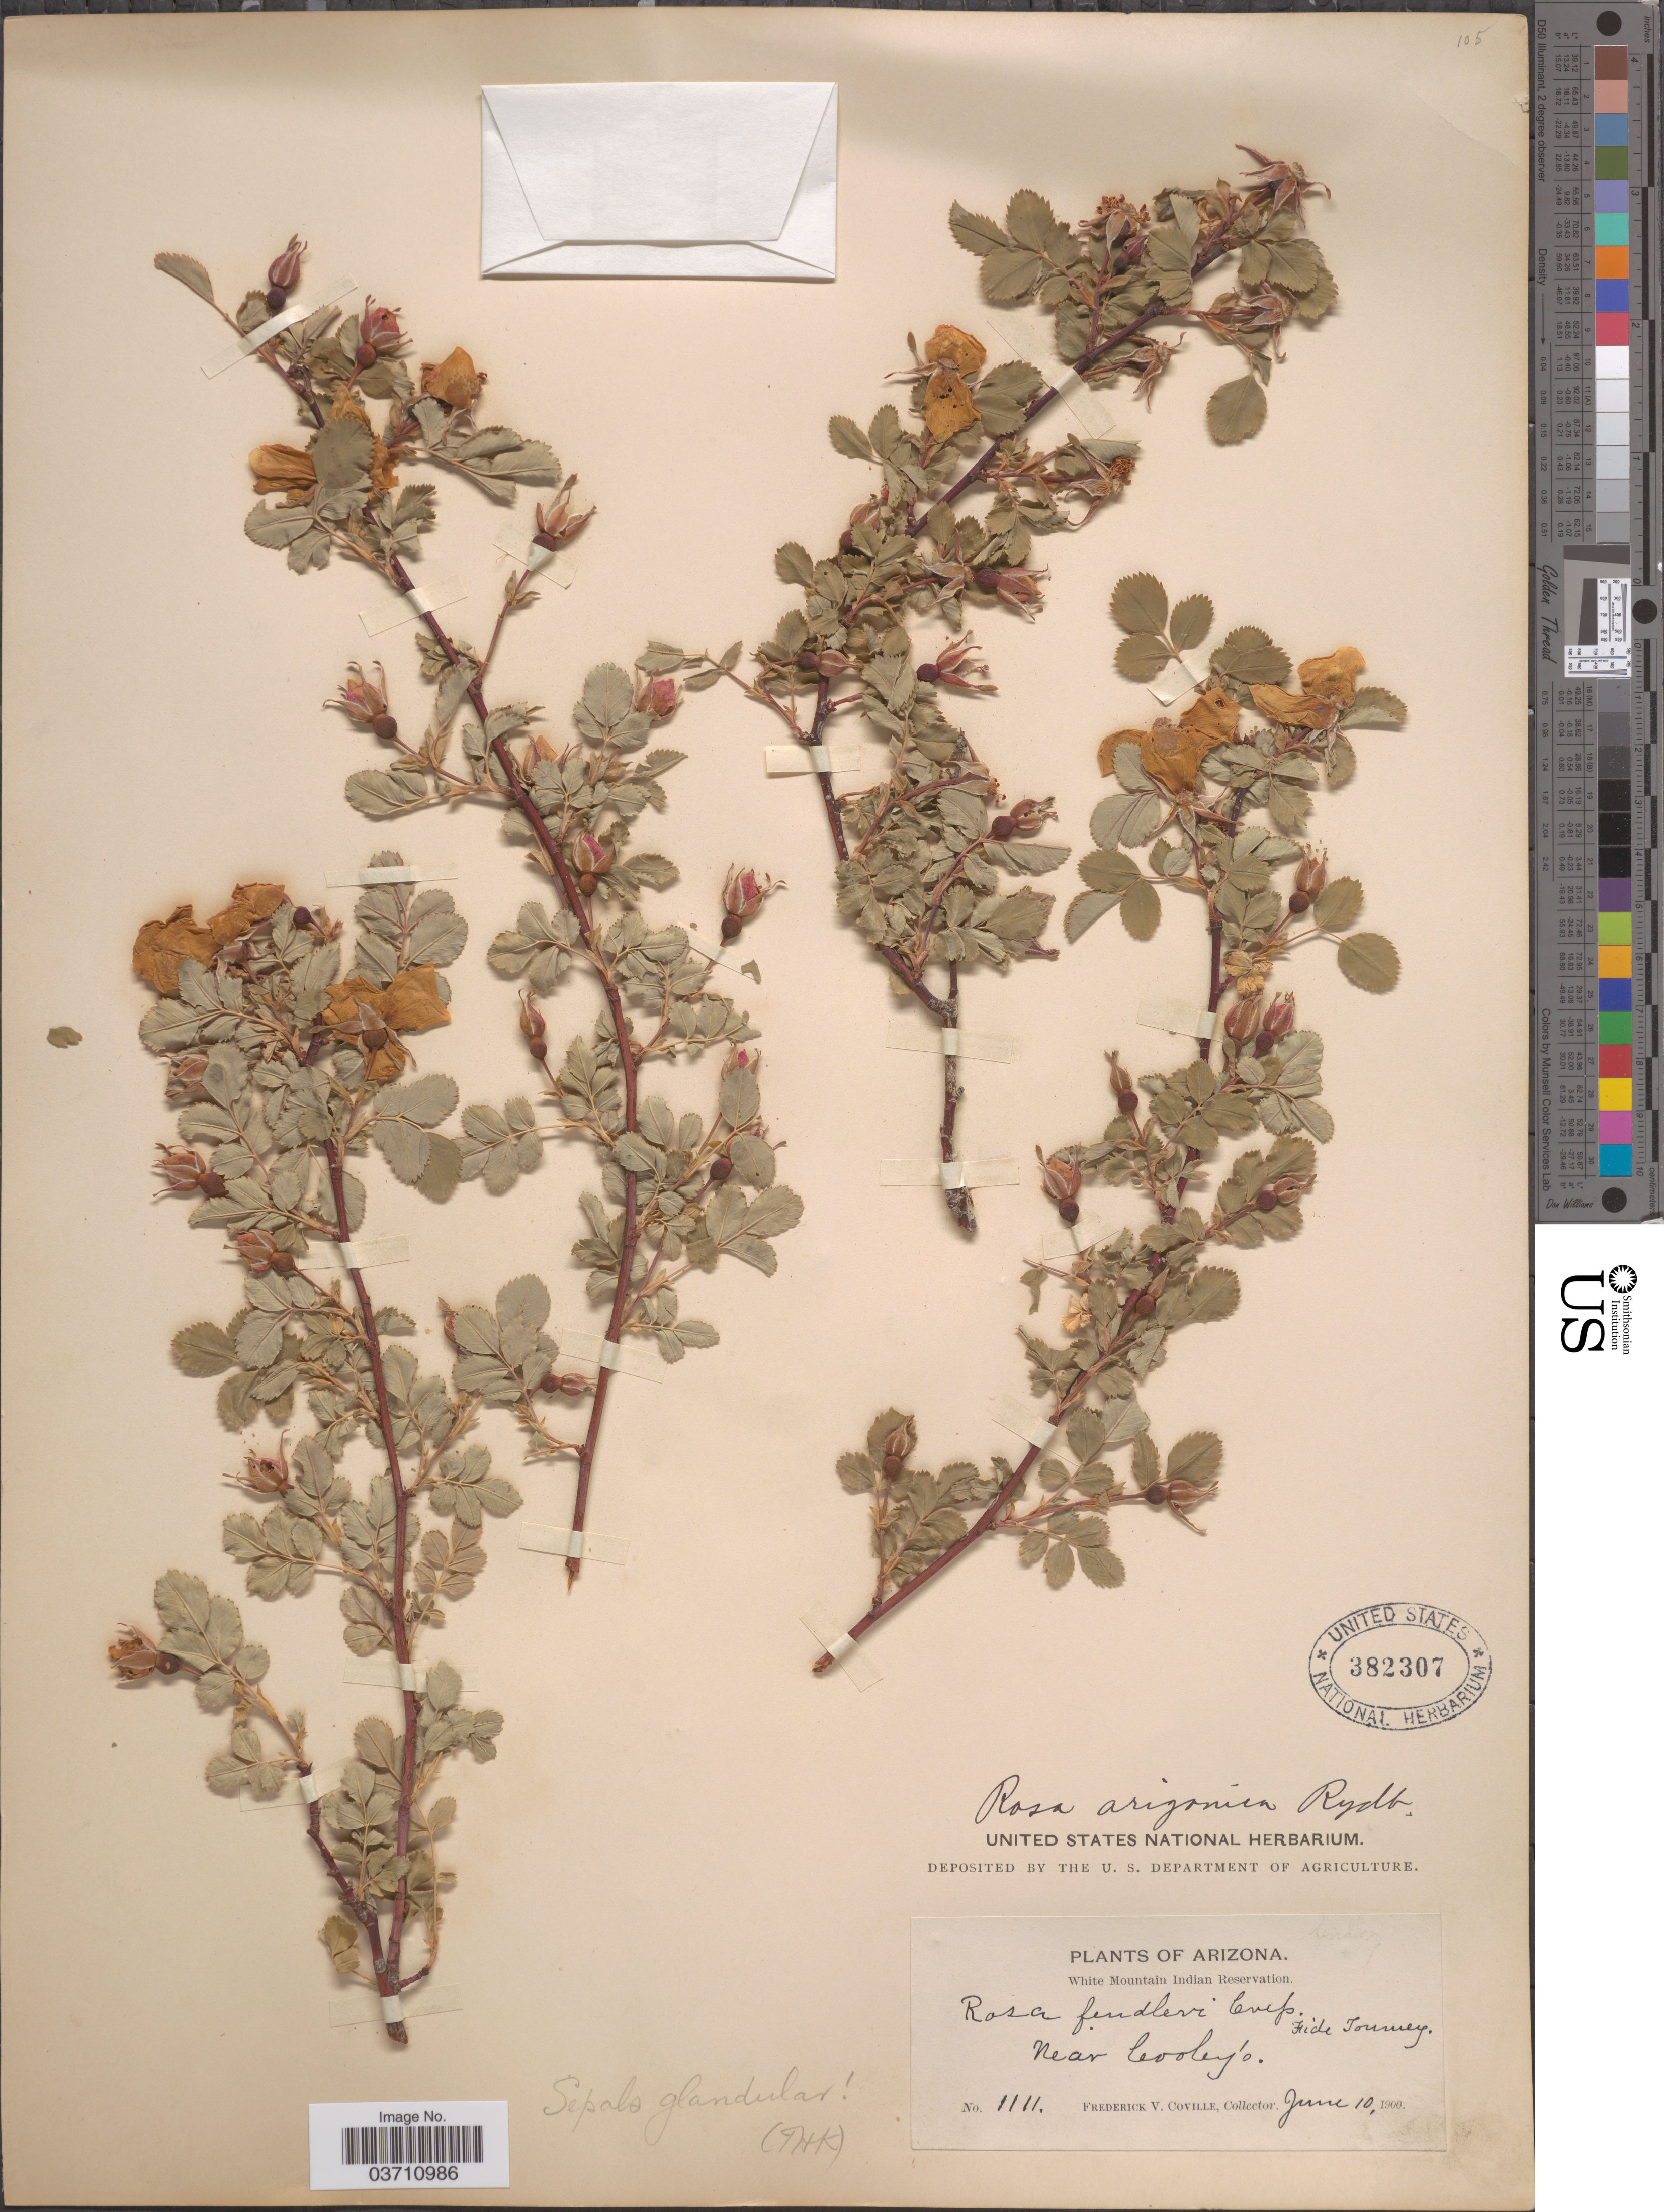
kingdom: Plantae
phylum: Tracheophyta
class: Magnoliopsida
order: Rosales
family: Rosaceae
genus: Rosa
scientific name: Rosa fendleri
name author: Crép.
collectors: F. V. Coville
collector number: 1111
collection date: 1900-06-10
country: United States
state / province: Arizona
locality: White Mountain Indian Reservation. Near Cooley's.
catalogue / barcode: US 382307